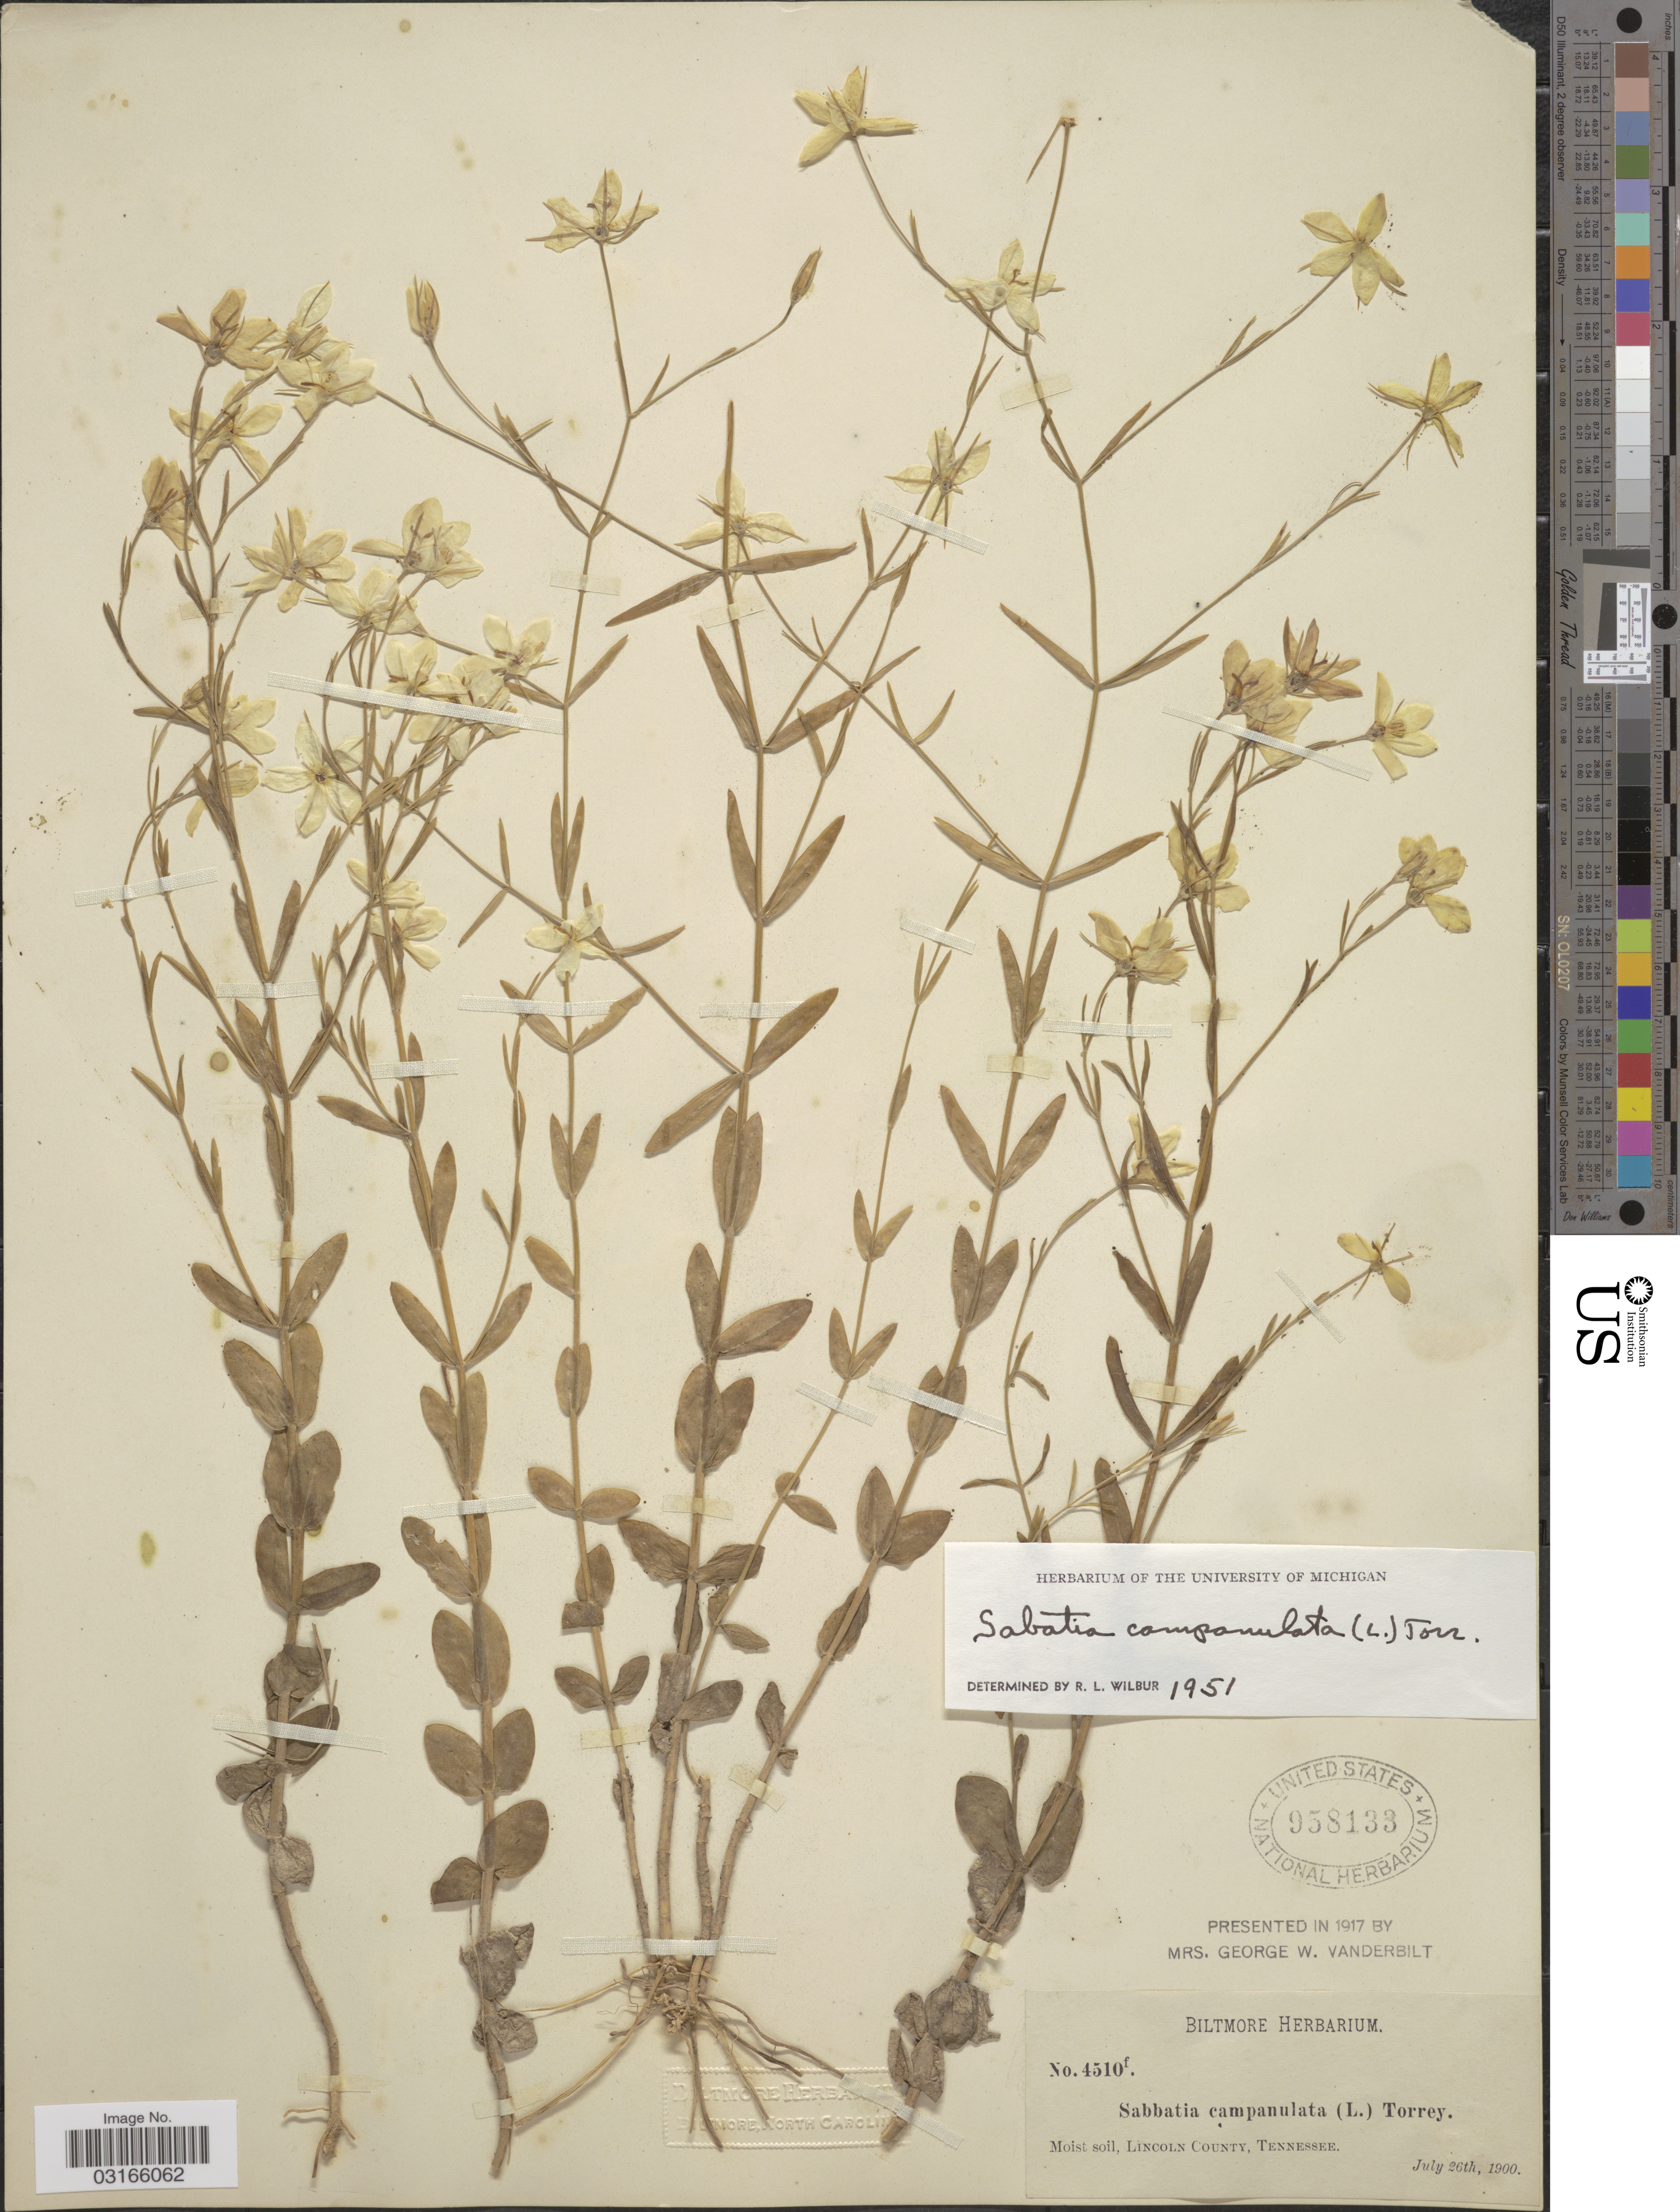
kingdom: Plantae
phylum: Tracheophyta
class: Magnoliopsida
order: Gentianales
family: Gentianaceae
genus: Sabatia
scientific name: Sabatia campanulata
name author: (L.) Torr.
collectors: ex herb. Biltmore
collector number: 4510f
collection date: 1900-07-26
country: United States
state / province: Tennessee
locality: Moist soil, Lincoln County.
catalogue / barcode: US 958133